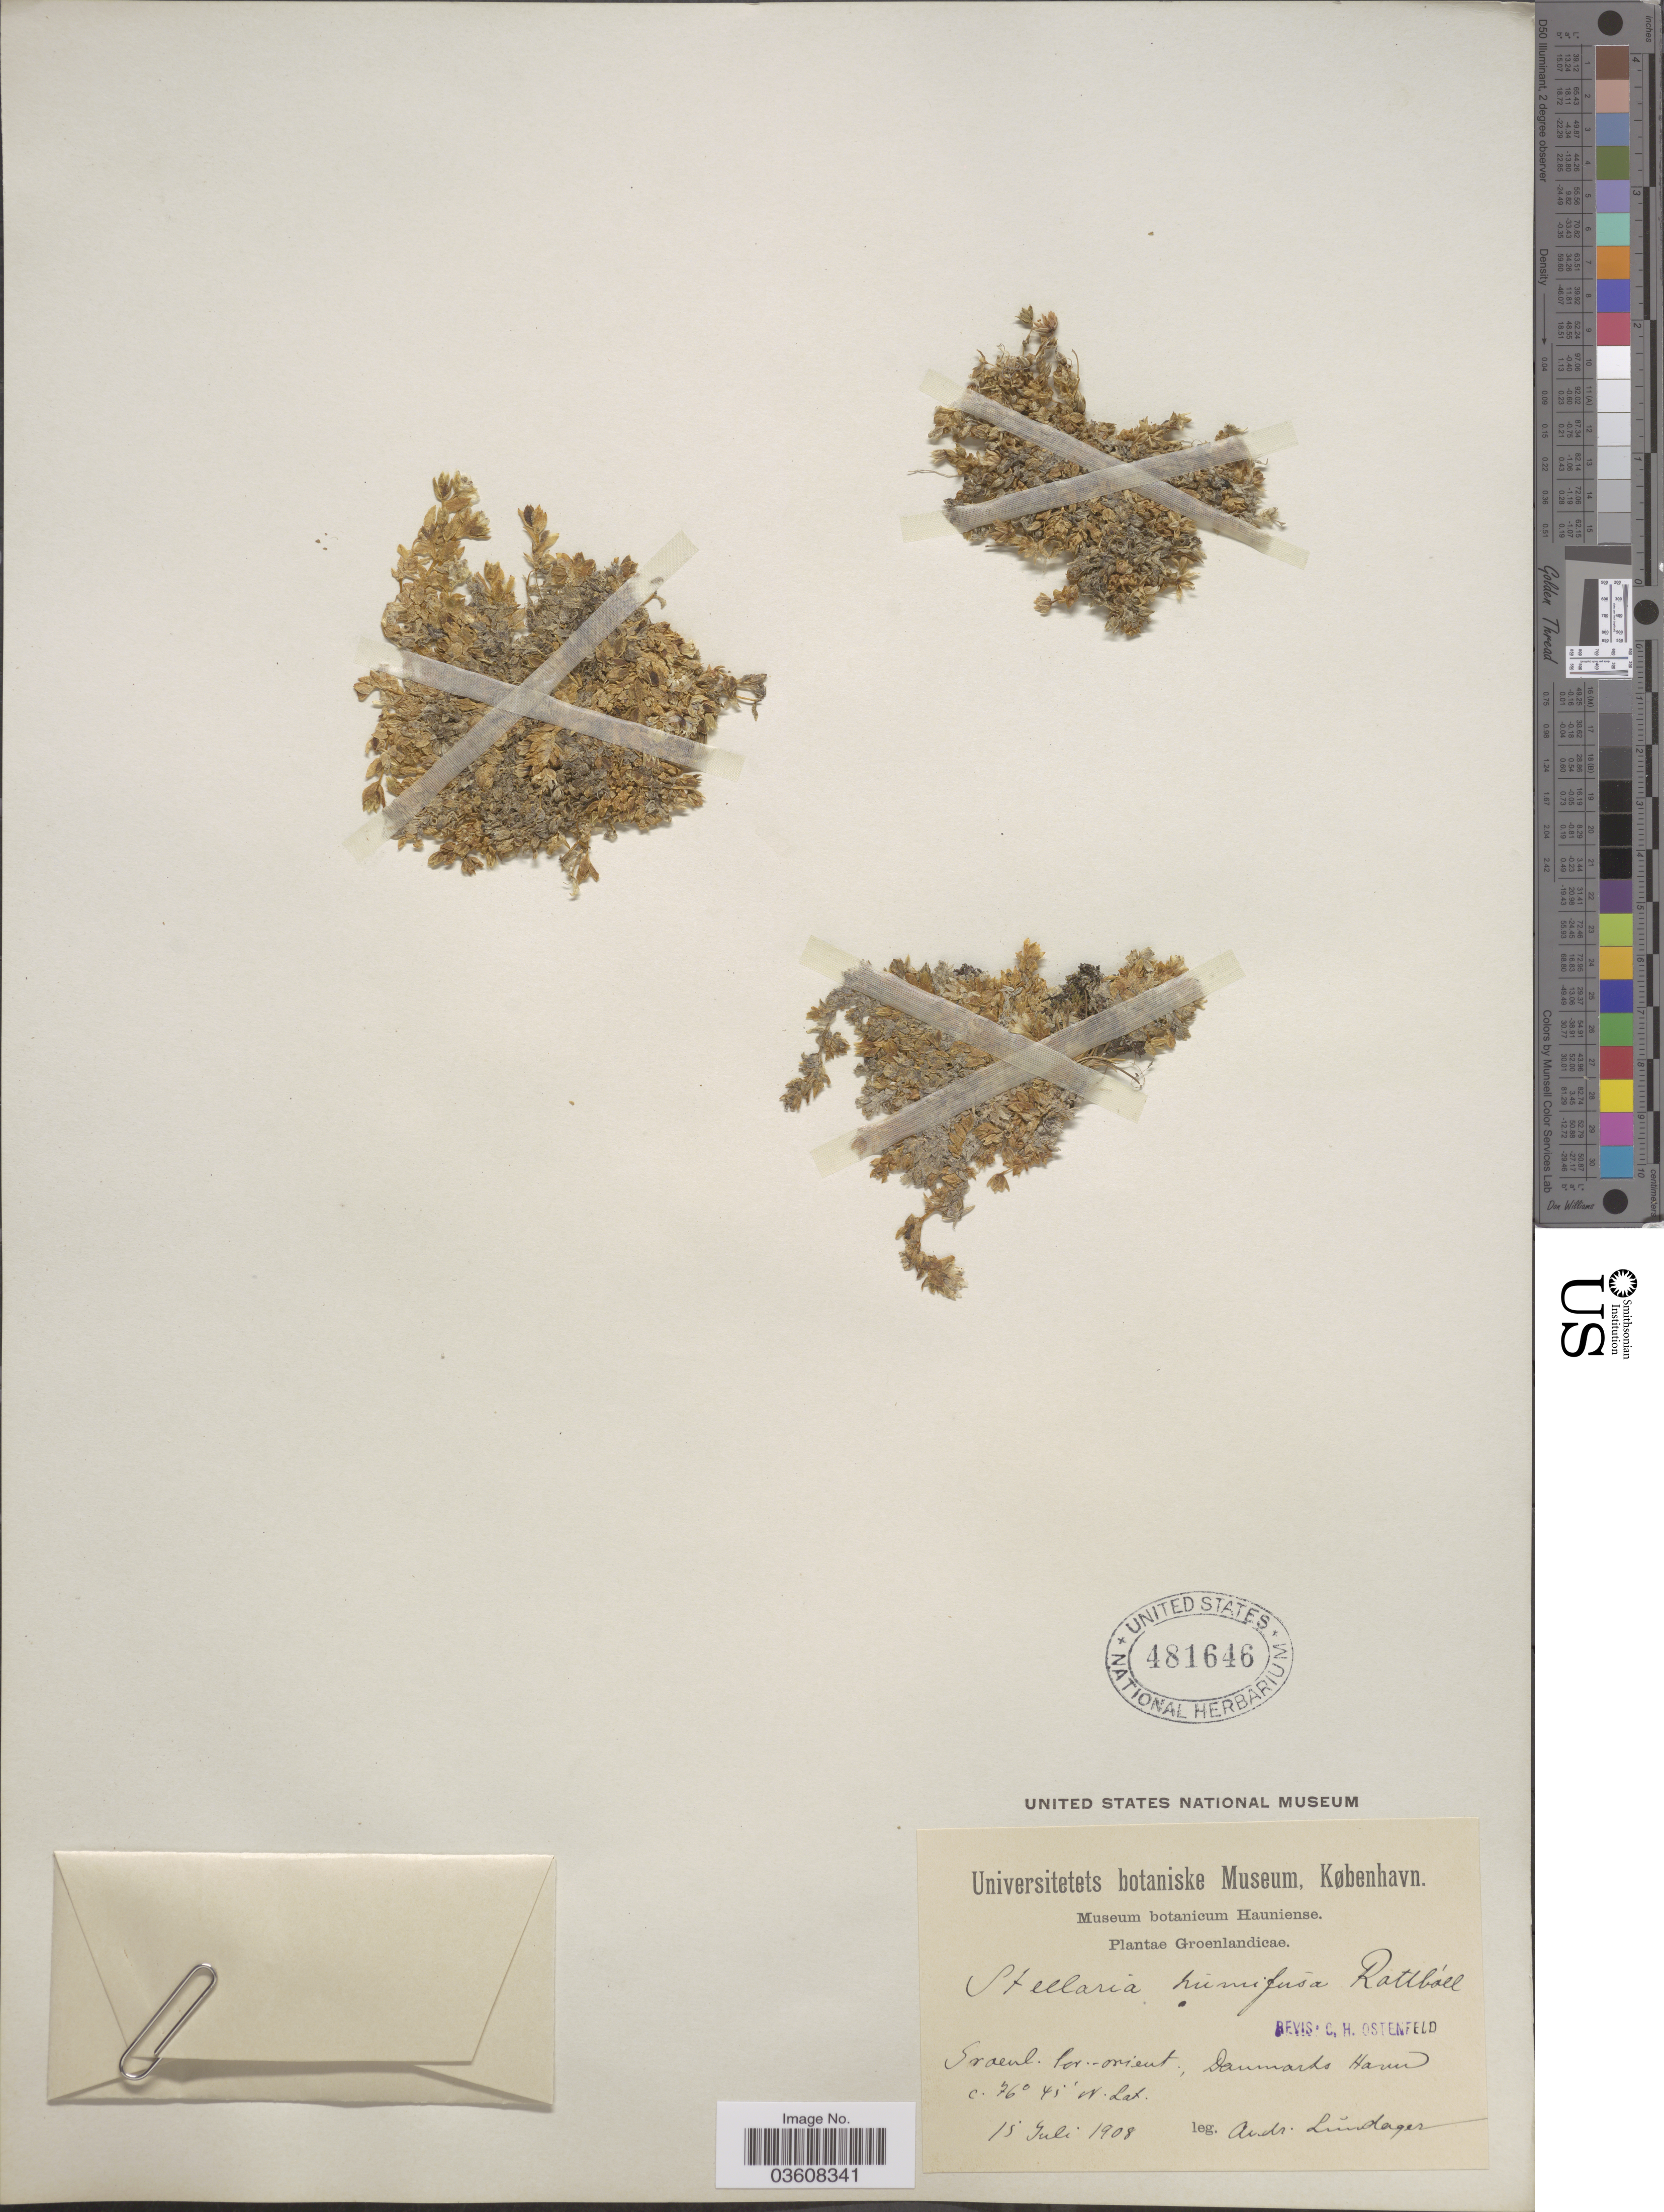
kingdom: Plantae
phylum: Tracheophyta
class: Magnoliopsida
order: Caryophyllales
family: Caryophyllaceae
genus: Stellaria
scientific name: Stellaria humifusa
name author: Rottb.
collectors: A. Lundager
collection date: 1908-07-15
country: Greenland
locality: Groenlandicae. Groenl. bor.- orient., Danmarks Havn.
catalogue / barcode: US 481646